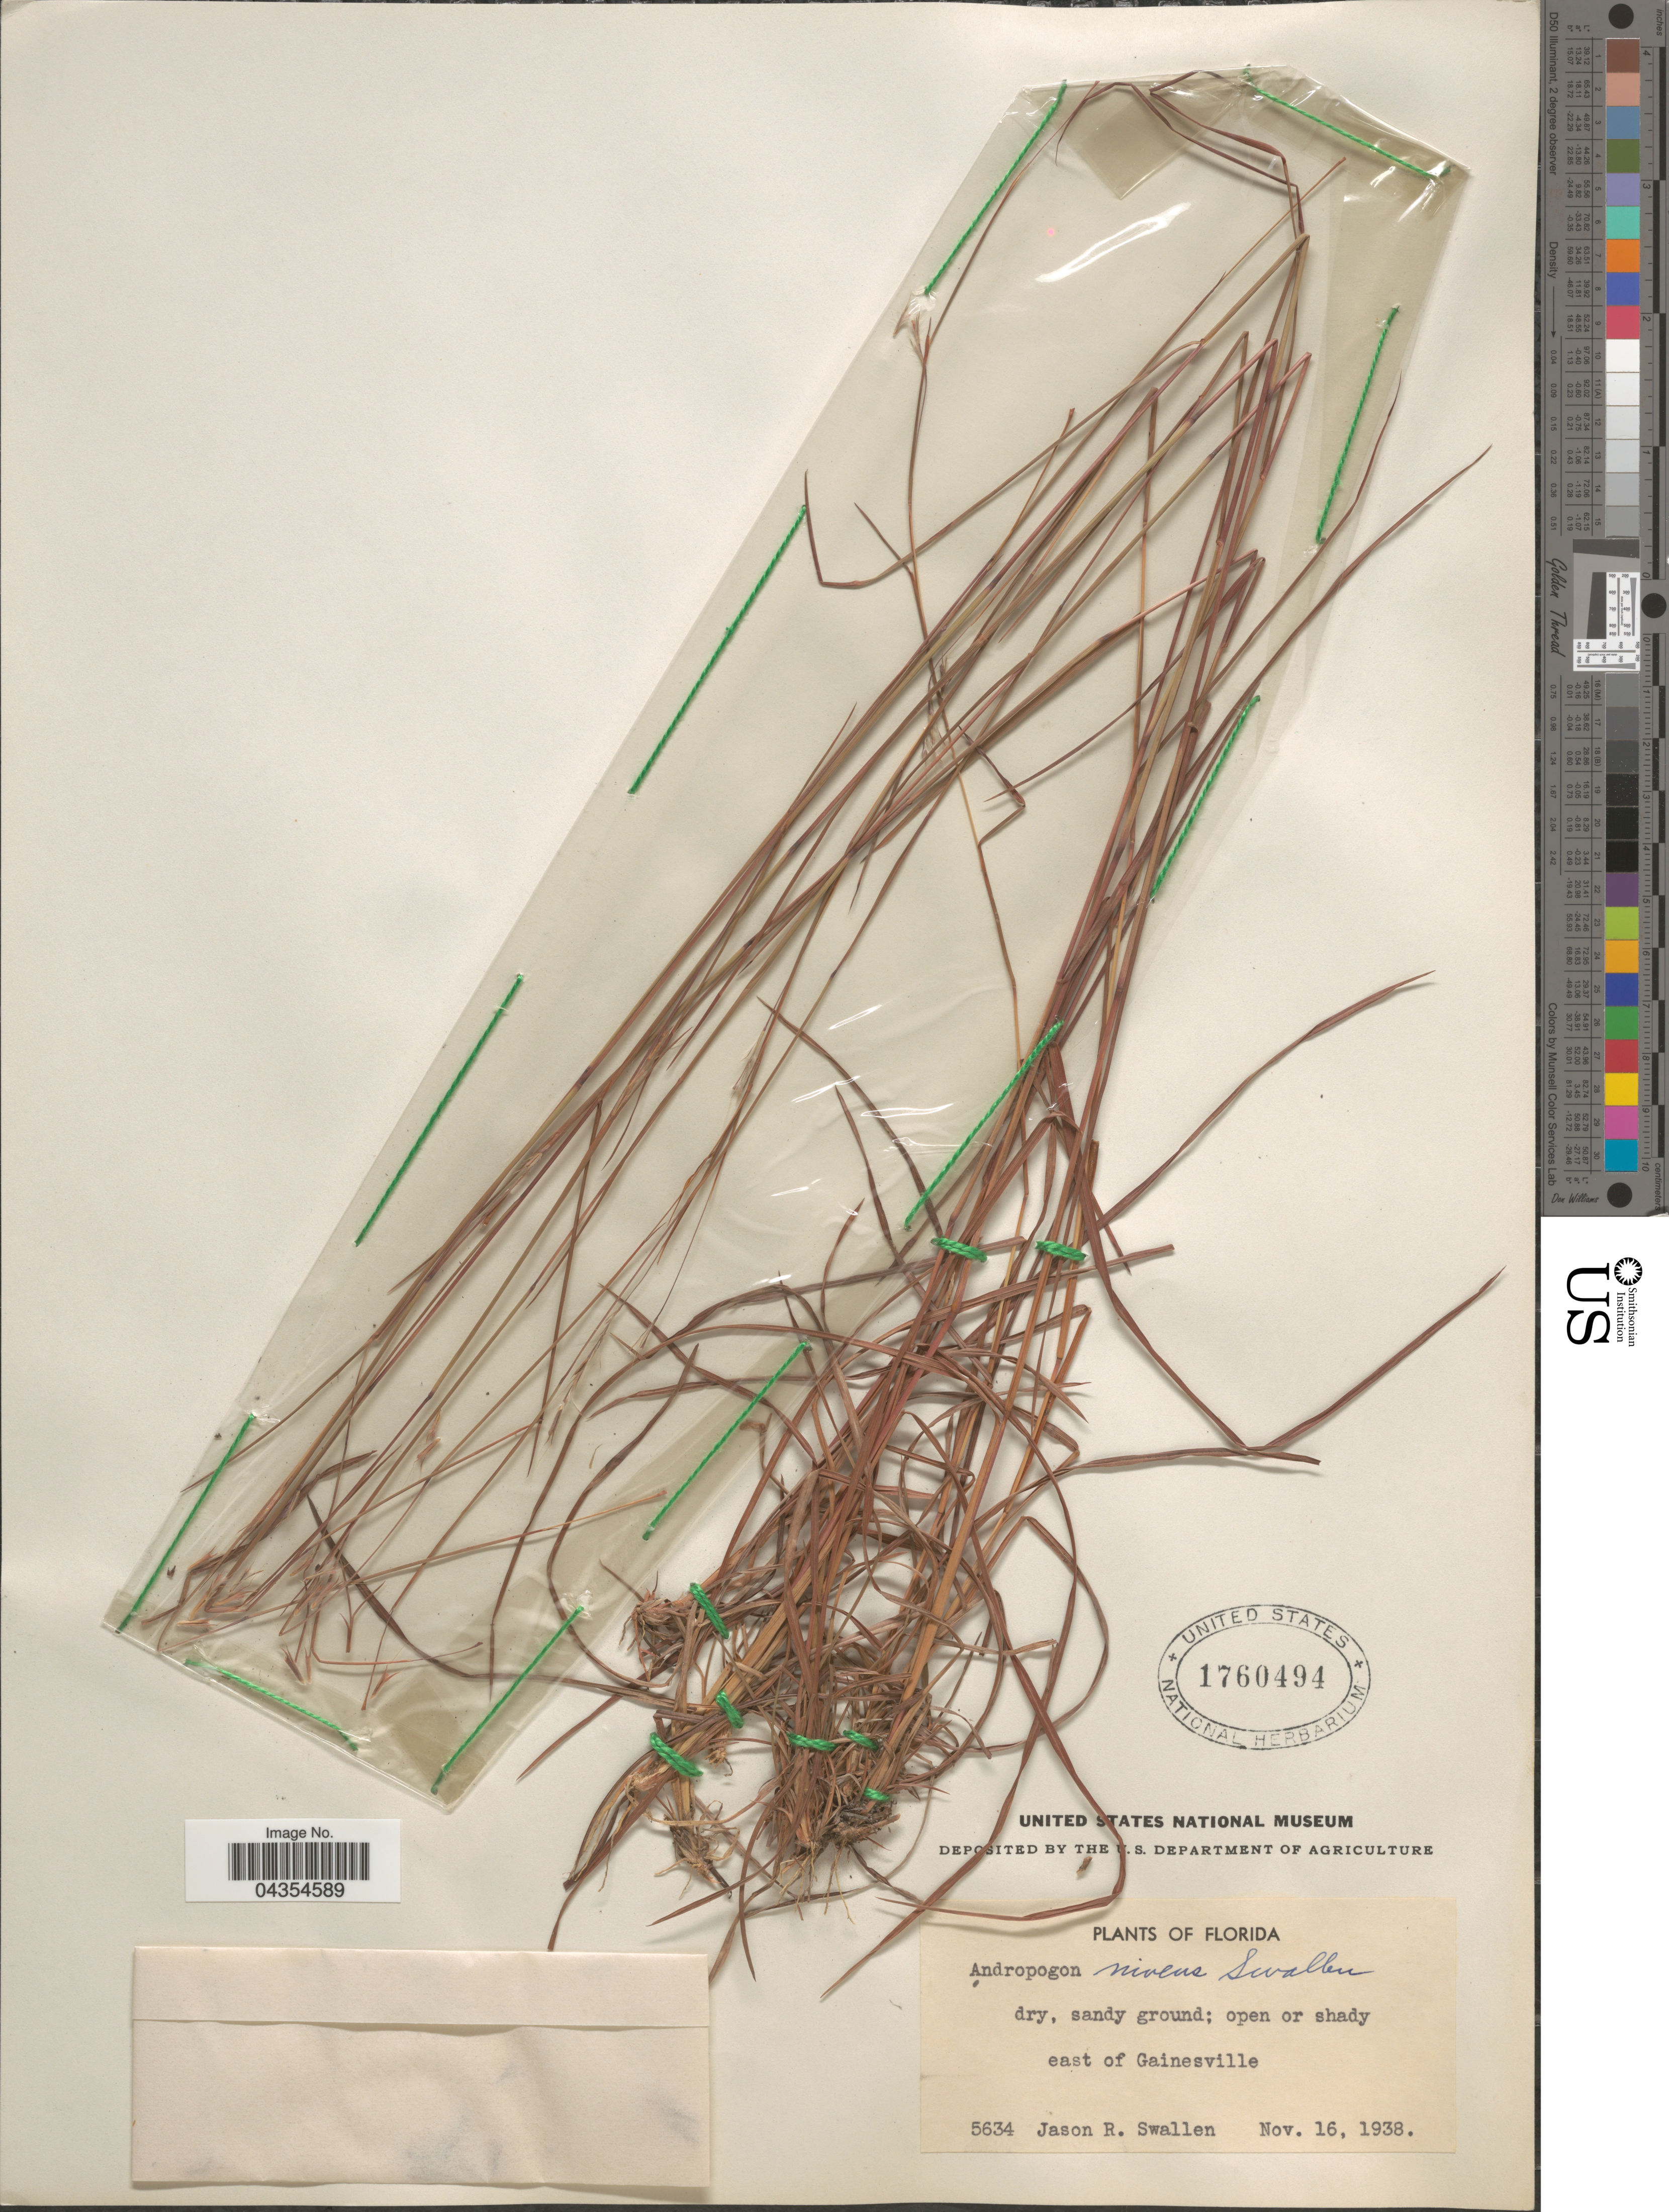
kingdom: Plantae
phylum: Tracheophyta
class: Liliopsida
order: Poales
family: Poaceae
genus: Schizachyrium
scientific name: Schizachyrium niveum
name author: (Swallen) Gould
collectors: J. R. Swallen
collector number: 5634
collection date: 1938-11-16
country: United States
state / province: Florida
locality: East of Gainesville.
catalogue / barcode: US 1760494